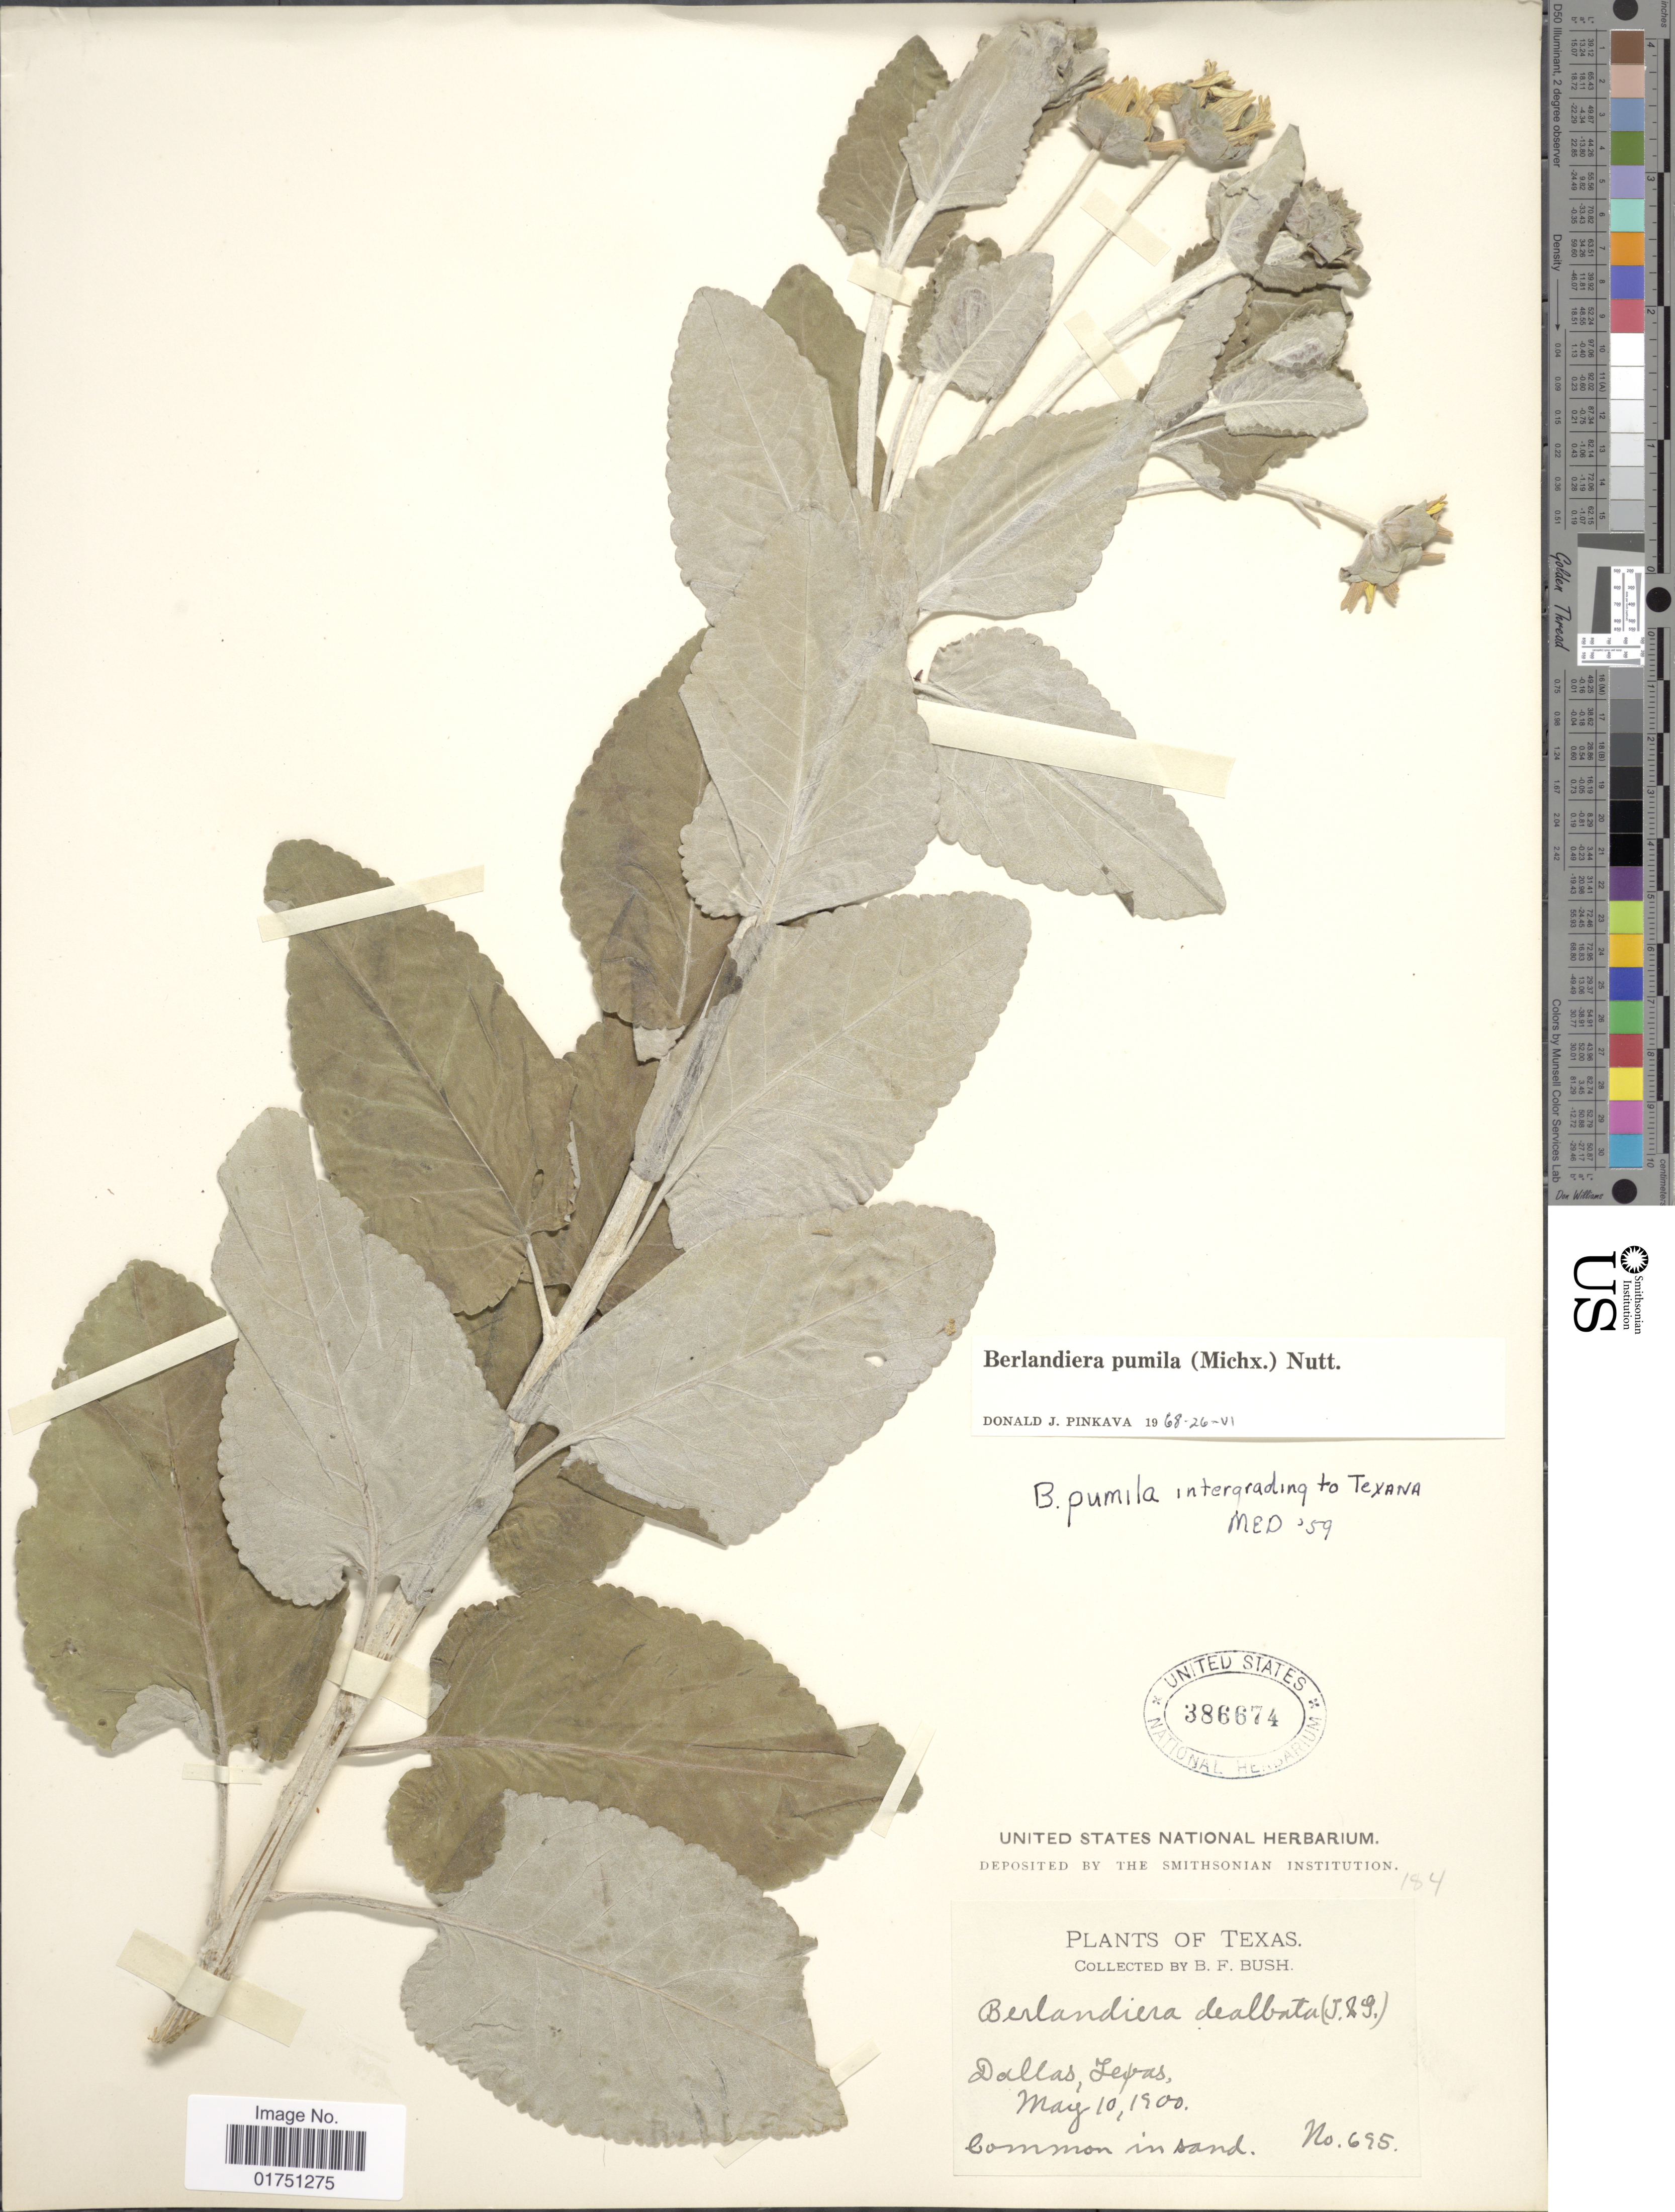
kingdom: Plantae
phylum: Tracheophyta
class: Magnoliopsida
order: Asterales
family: Asteraceae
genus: Berlandiera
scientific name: Berlandiera pumila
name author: (Michx.) Nutt.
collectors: B. F. Bush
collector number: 695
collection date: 1900-05-10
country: United States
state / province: Texas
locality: Dallas, Texas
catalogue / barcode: US 386674